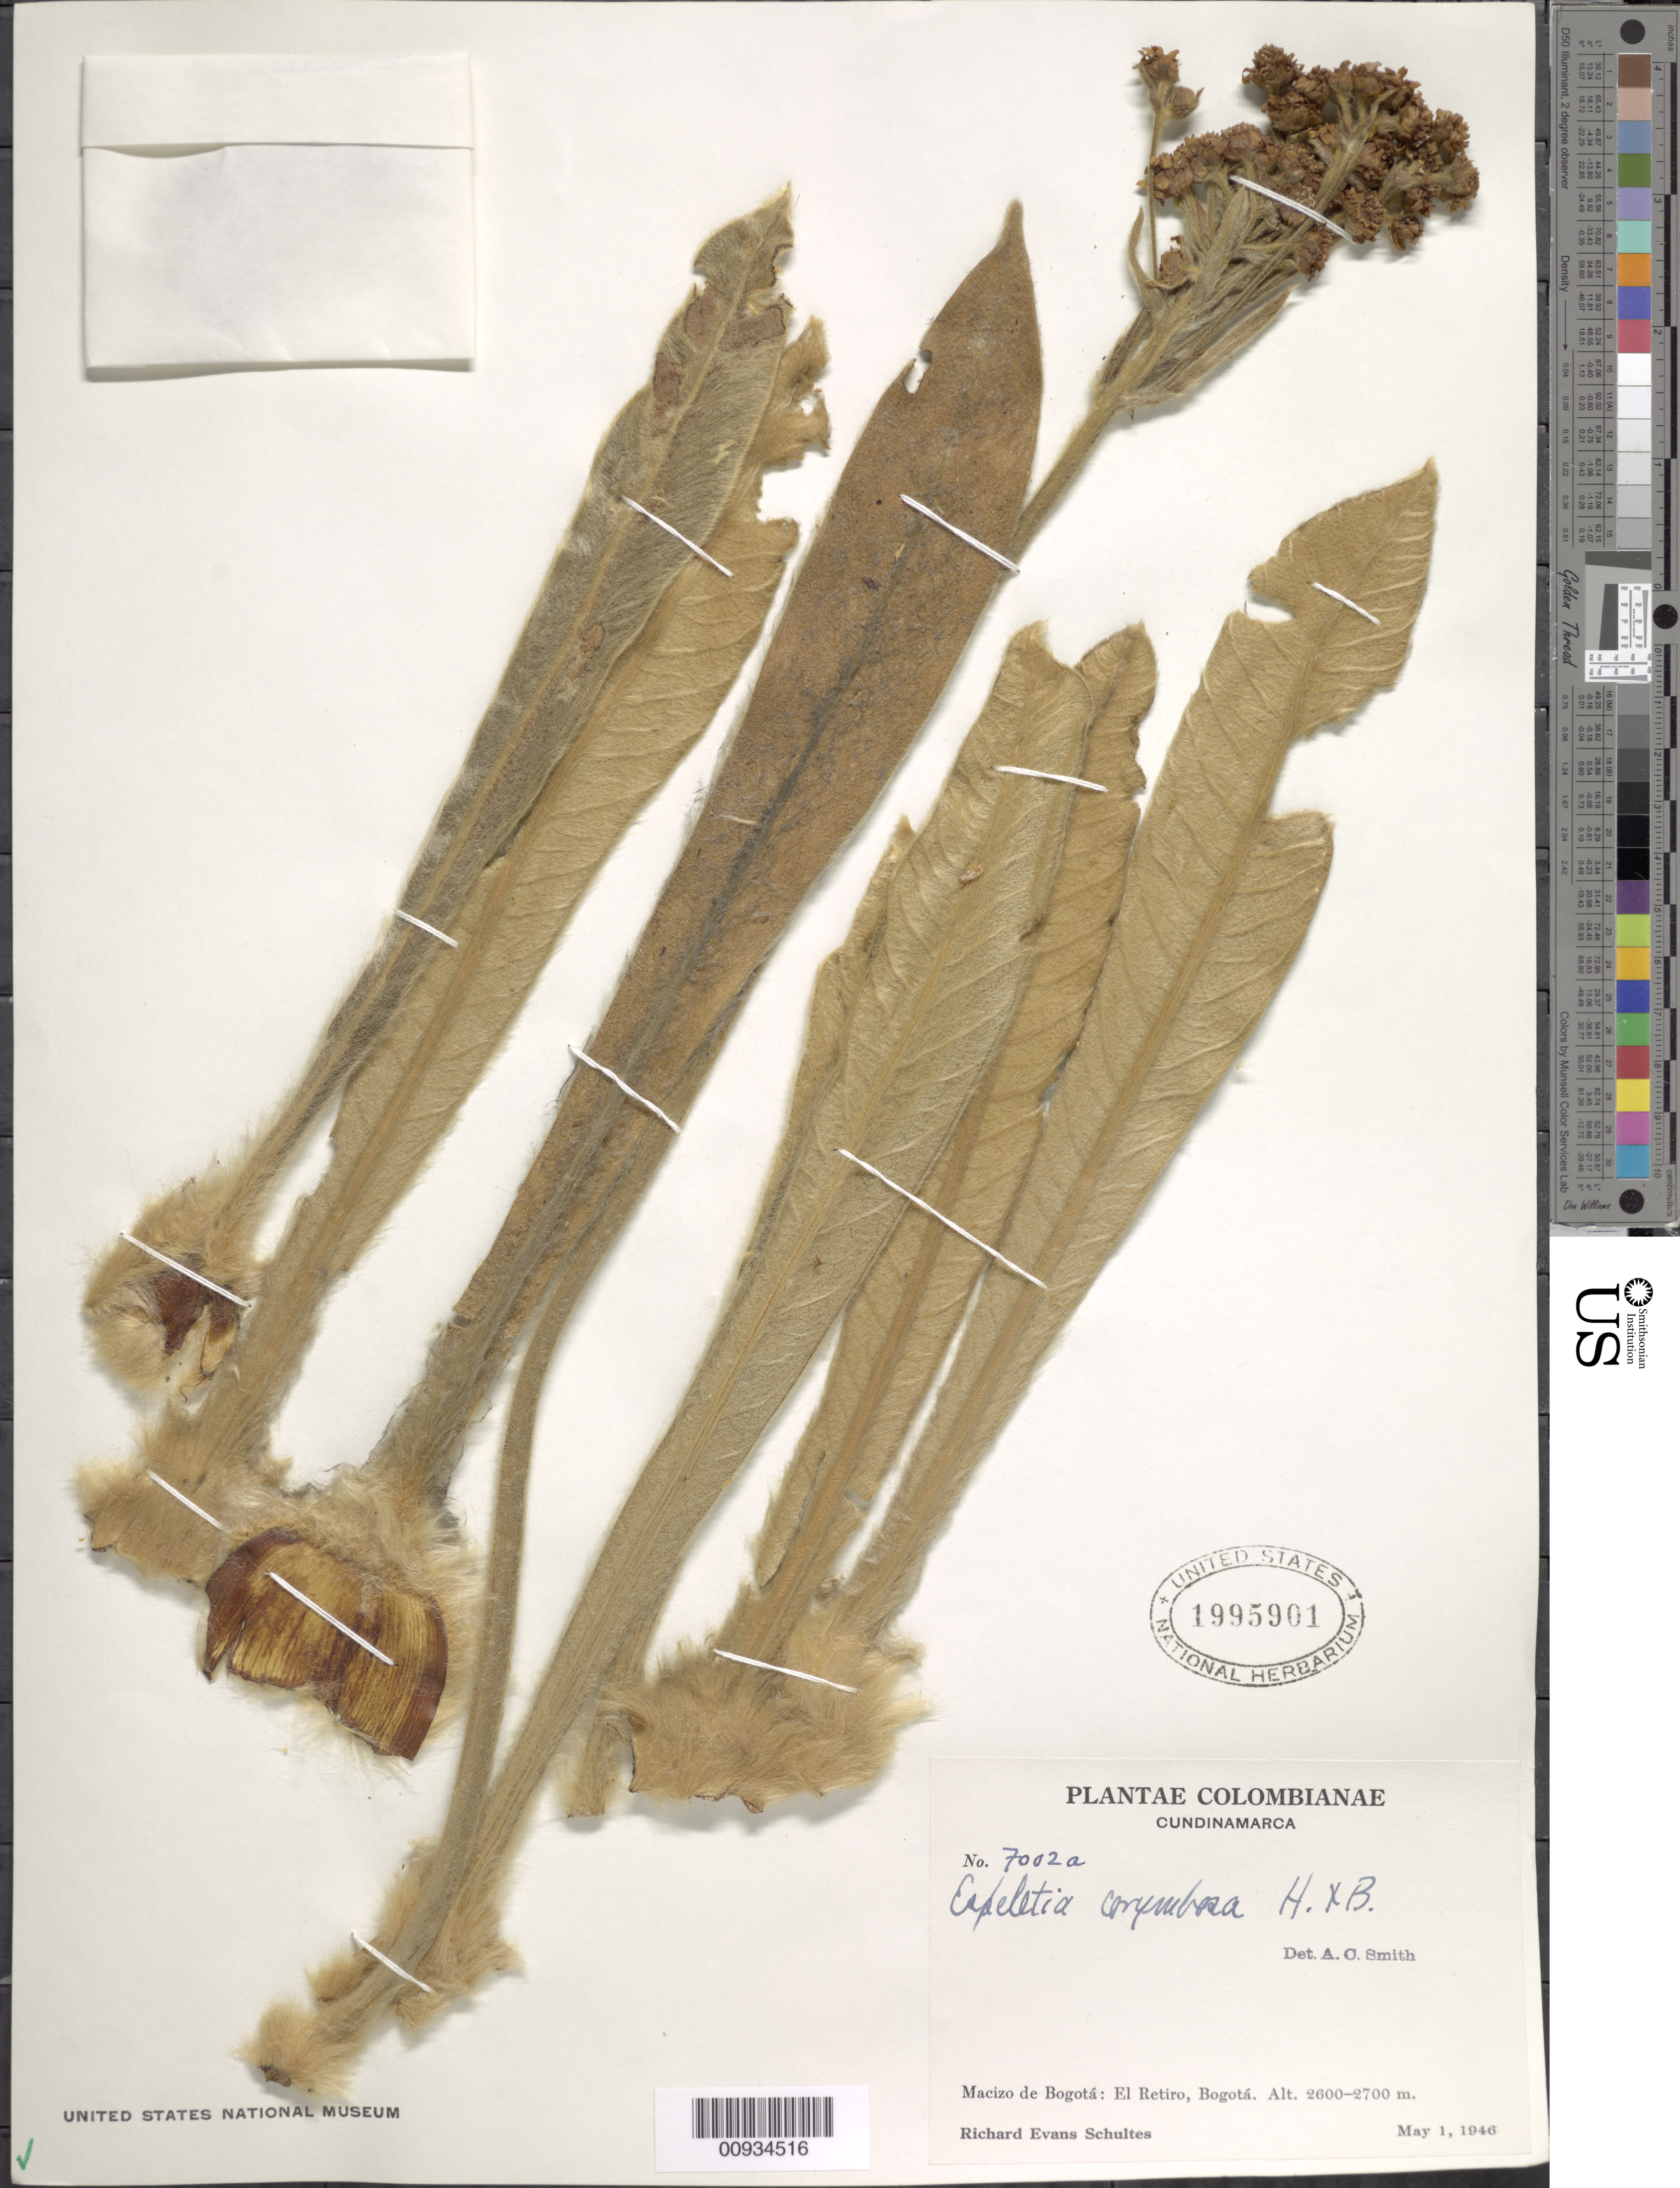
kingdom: Plantae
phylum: Tracheophyta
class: Magnoliopsida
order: Asterales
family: Asteraceae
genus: Espeletiopsis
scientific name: Espeletiopsis corymbosa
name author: (Humb. & Bonpl.) Cuatrec.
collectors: R. E. Schultes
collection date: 1946-05-01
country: Colombia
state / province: Cundinamarca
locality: El Retiro, Bogotá.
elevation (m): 2600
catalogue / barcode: US 1995901